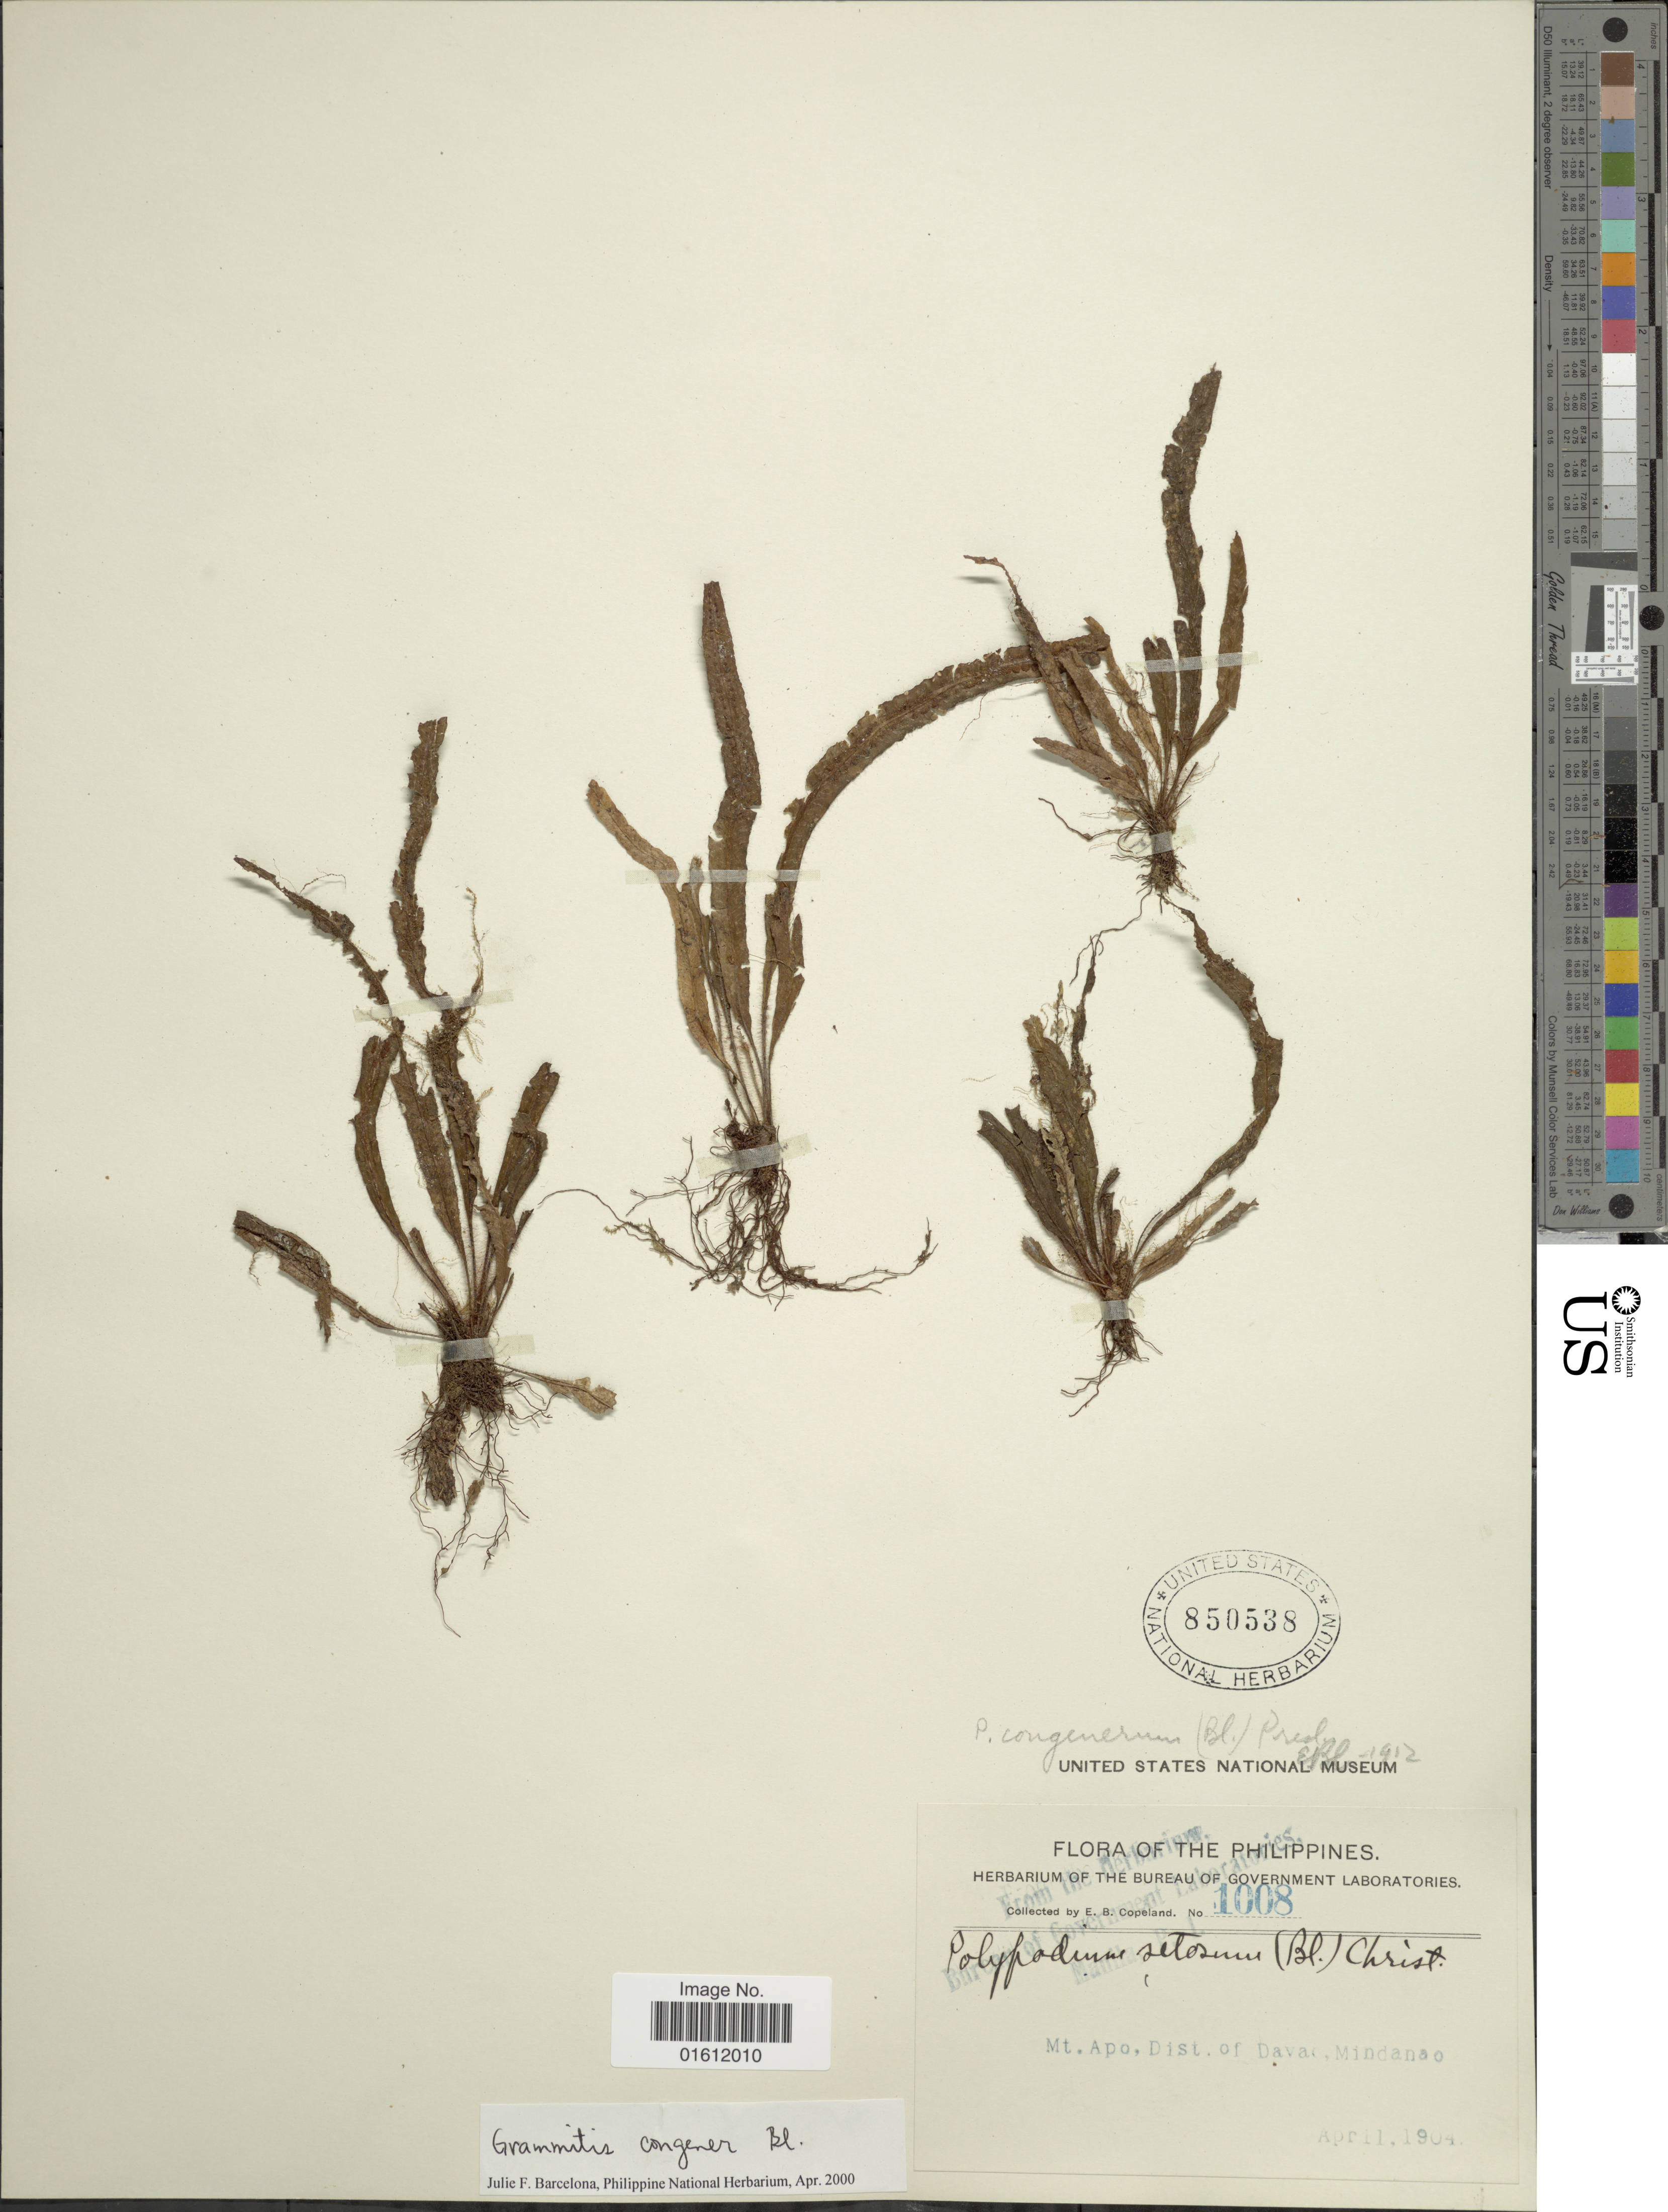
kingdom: Plantae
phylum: Tracheophyta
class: Polypodiopsida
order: Polypodiales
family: Polypodiaceae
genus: Oreogrammitis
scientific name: Oreogrammitis congener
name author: (Blume) Parris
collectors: E. B. Copeland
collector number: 1008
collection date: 1904-04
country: Philippines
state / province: Davao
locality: Mt Apo, Dist of Davao, Mindanao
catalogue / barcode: US 850538